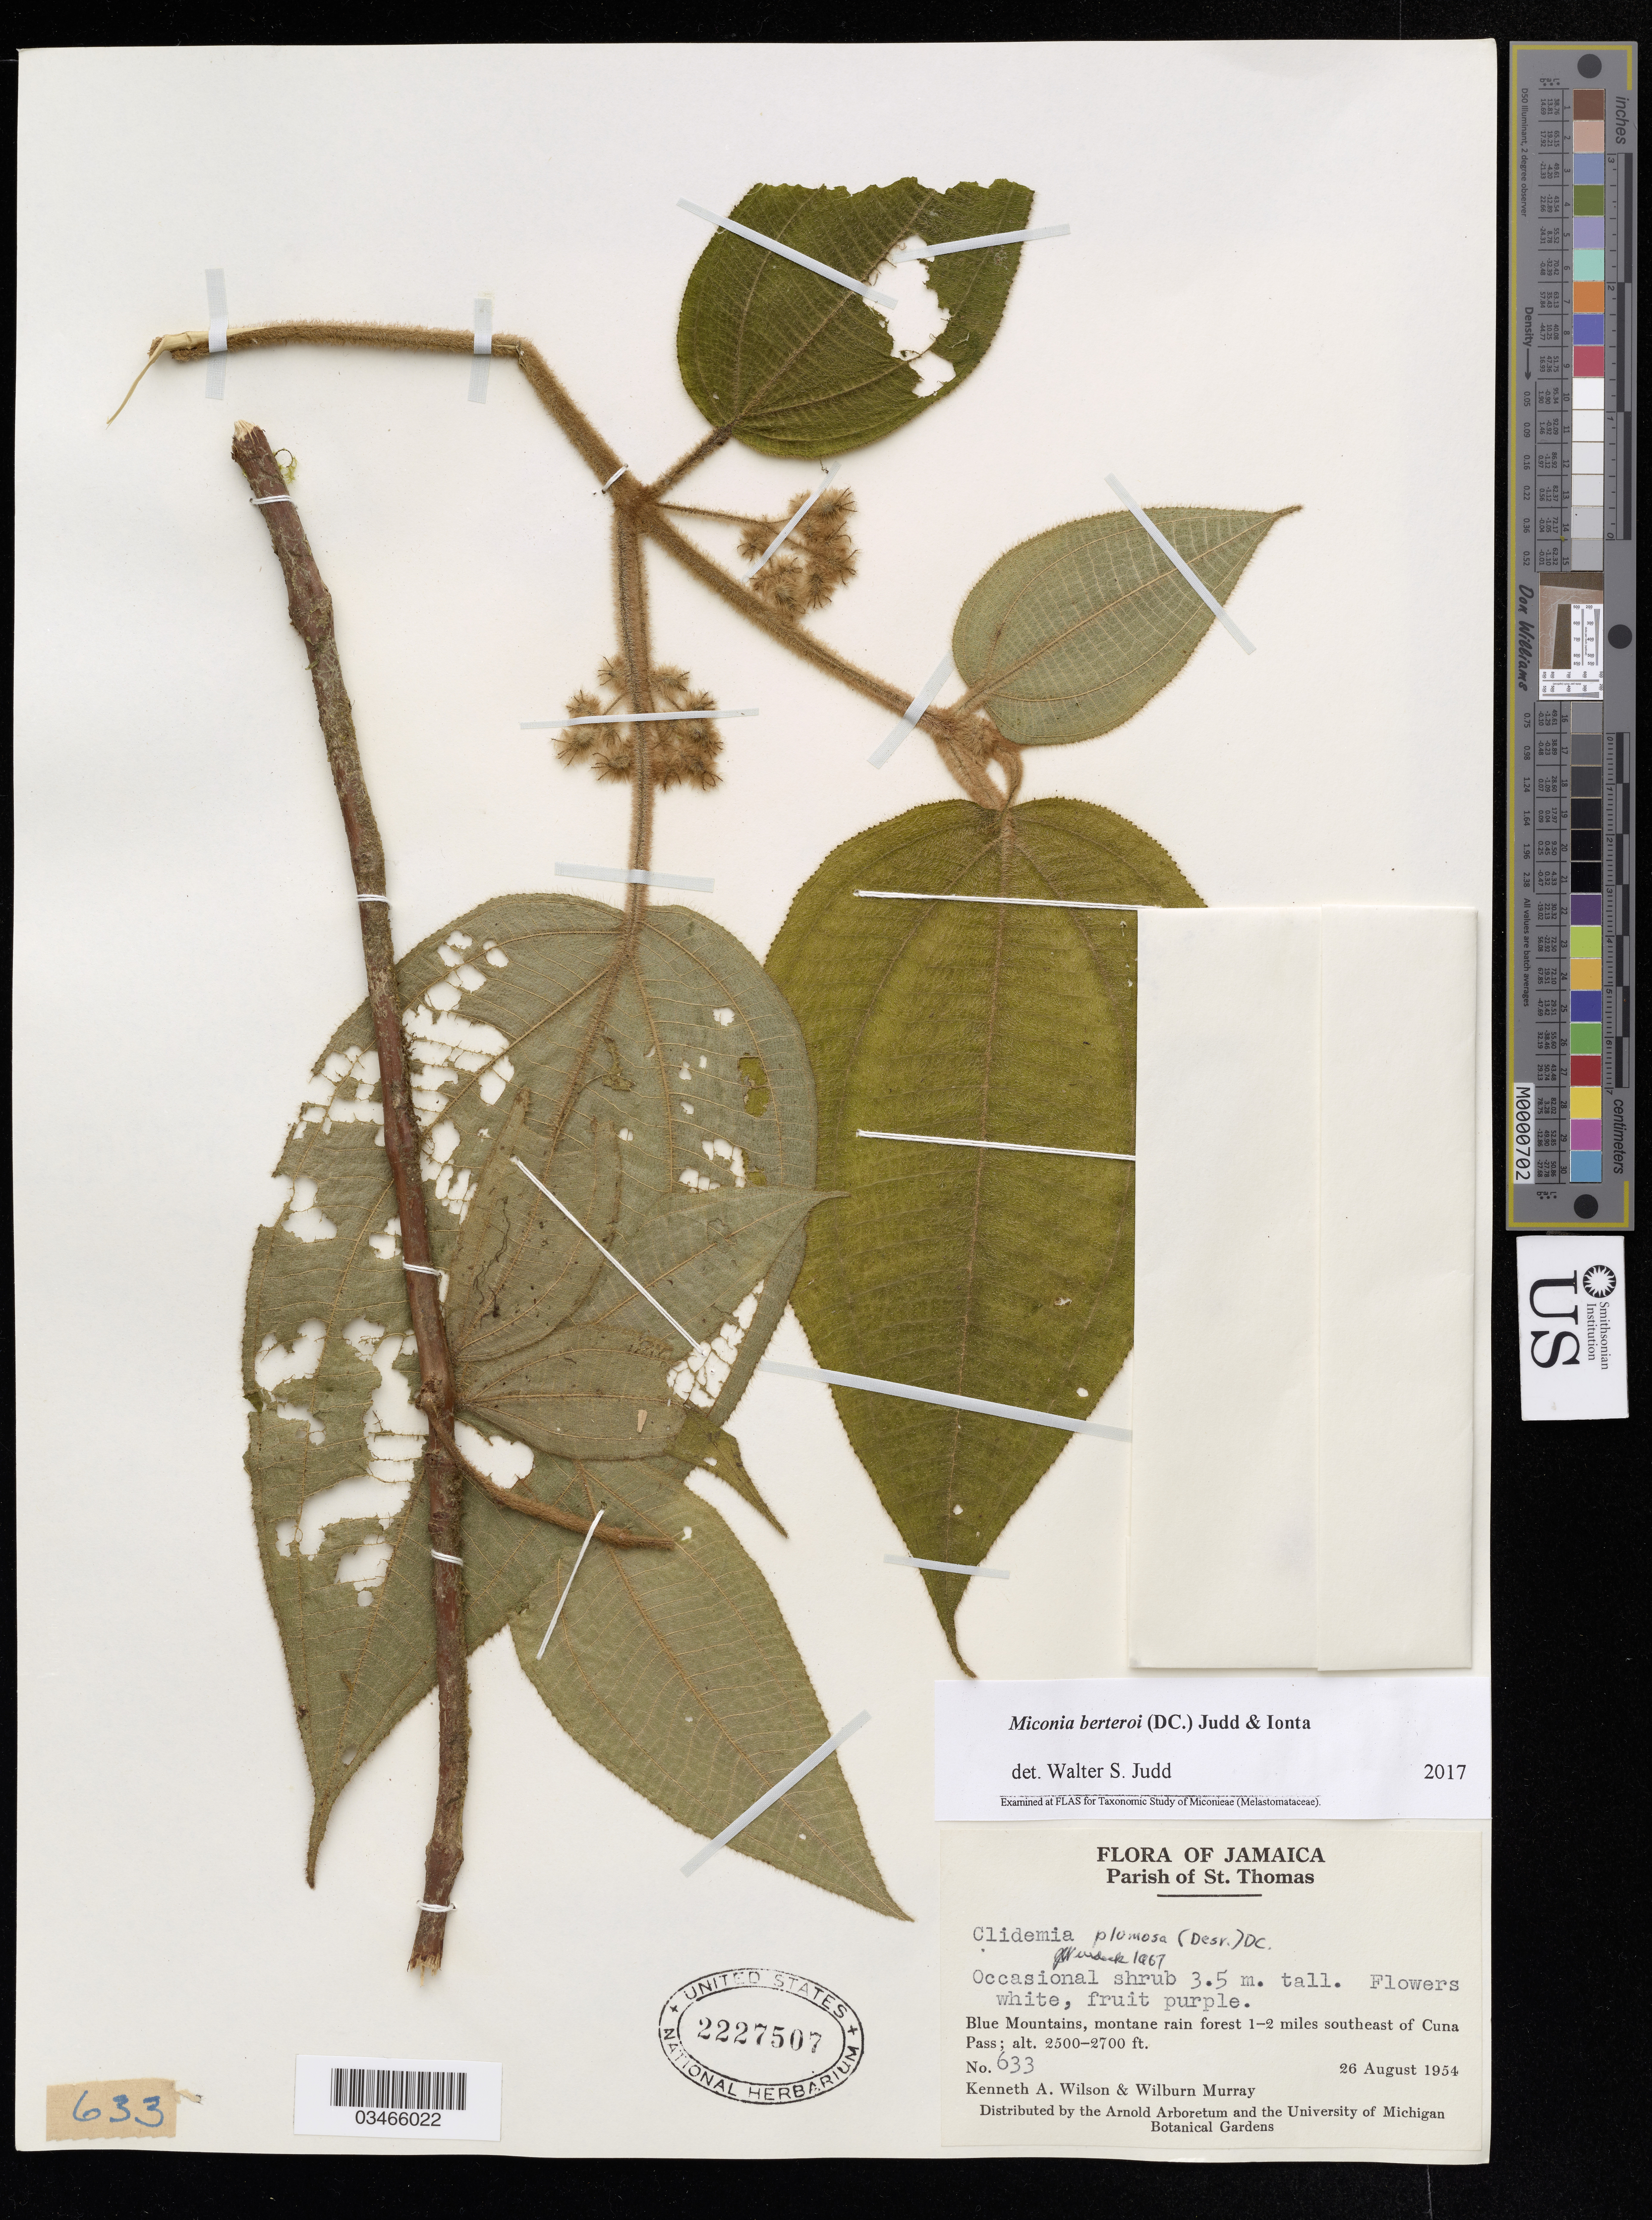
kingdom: Plantae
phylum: Tracheophyta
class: Magnoliopsida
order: Myrtales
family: Melastomataceae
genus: Miconia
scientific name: Miconia berteroi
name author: (DC.) Judd & Ionta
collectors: K. A. Wilson & W. Murray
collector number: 633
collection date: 1954-08-26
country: Jamaica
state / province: Saint Thomas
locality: Blue Mountains, montane rain forest 1-2 miles southeast of Cuna Pass.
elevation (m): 762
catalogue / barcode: US 2227507